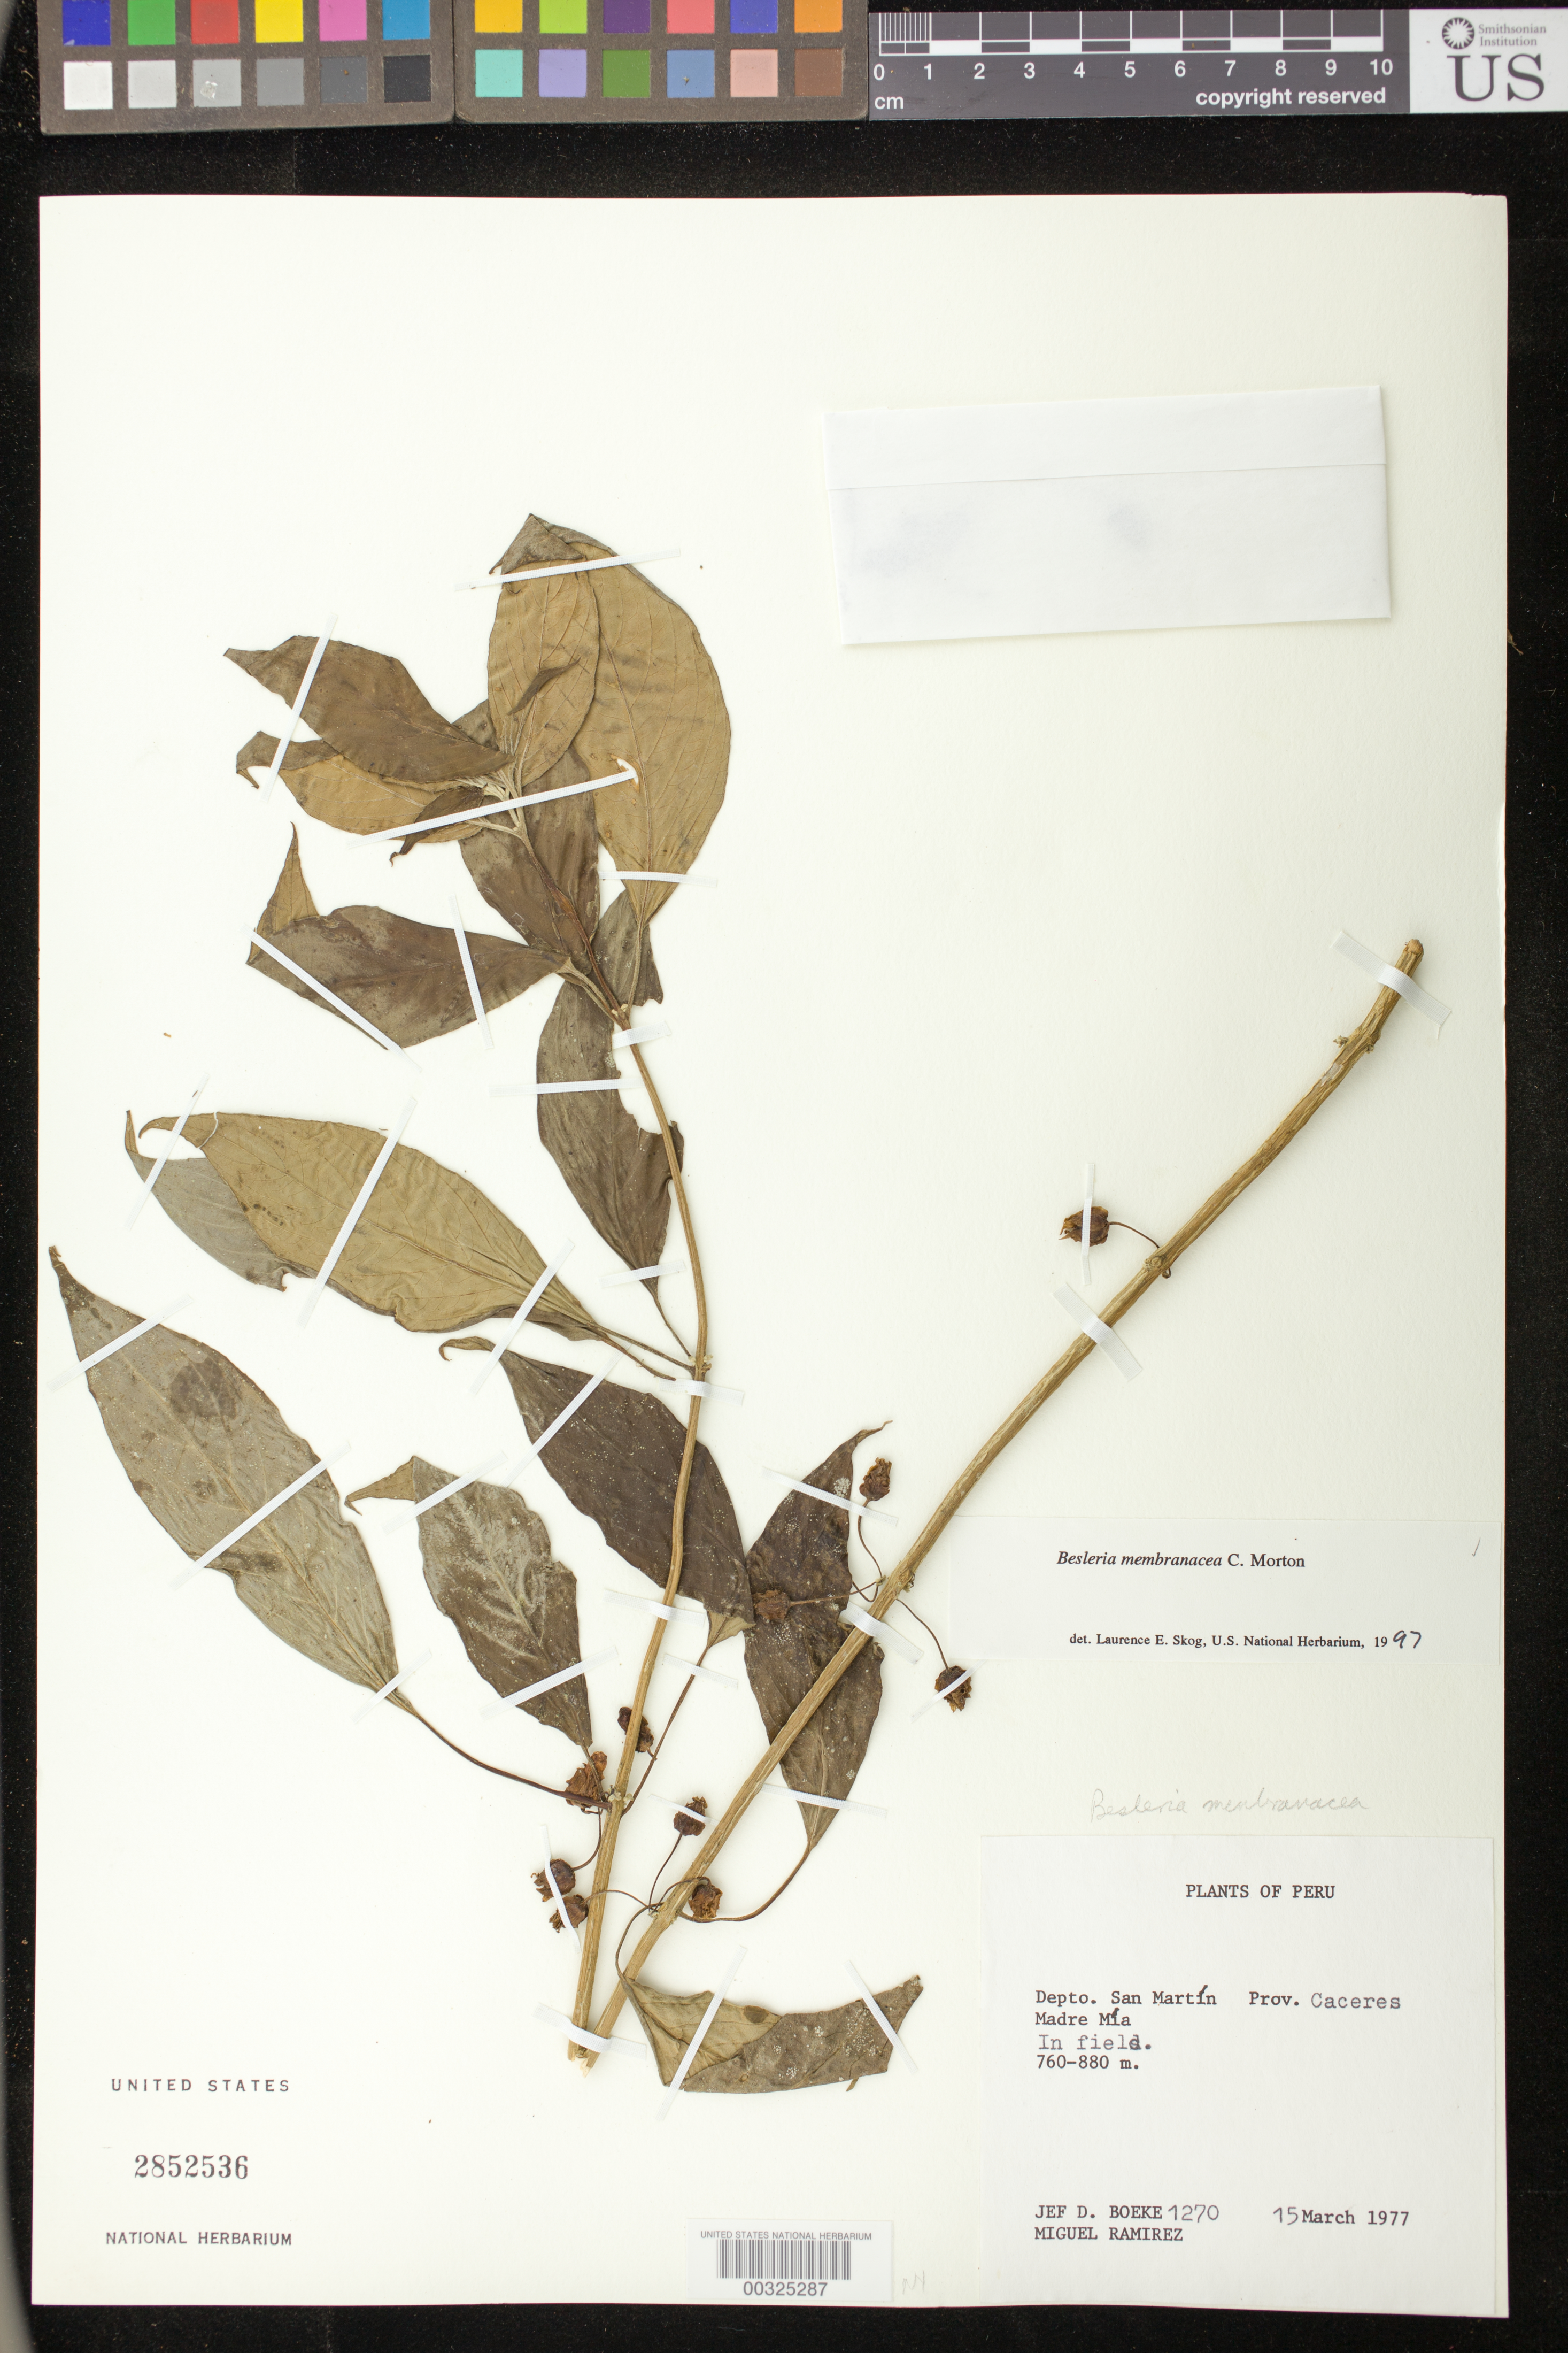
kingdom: Plantae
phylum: Tracheophyta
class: Magnoliopsida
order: Lamiales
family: Gesneriaceae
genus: Besleria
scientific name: Besleria membranacea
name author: C.V. Morton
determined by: Skog, Laurence E.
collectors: J. D. Boeke & M. Ramirez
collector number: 1270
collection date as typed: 15 Mar 1977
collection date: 1977-03-15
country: Peru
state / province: San Martín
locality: Prov. Mariscal Caceres; Madre Mía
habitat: In field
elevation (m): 760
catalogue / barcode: US 2852536